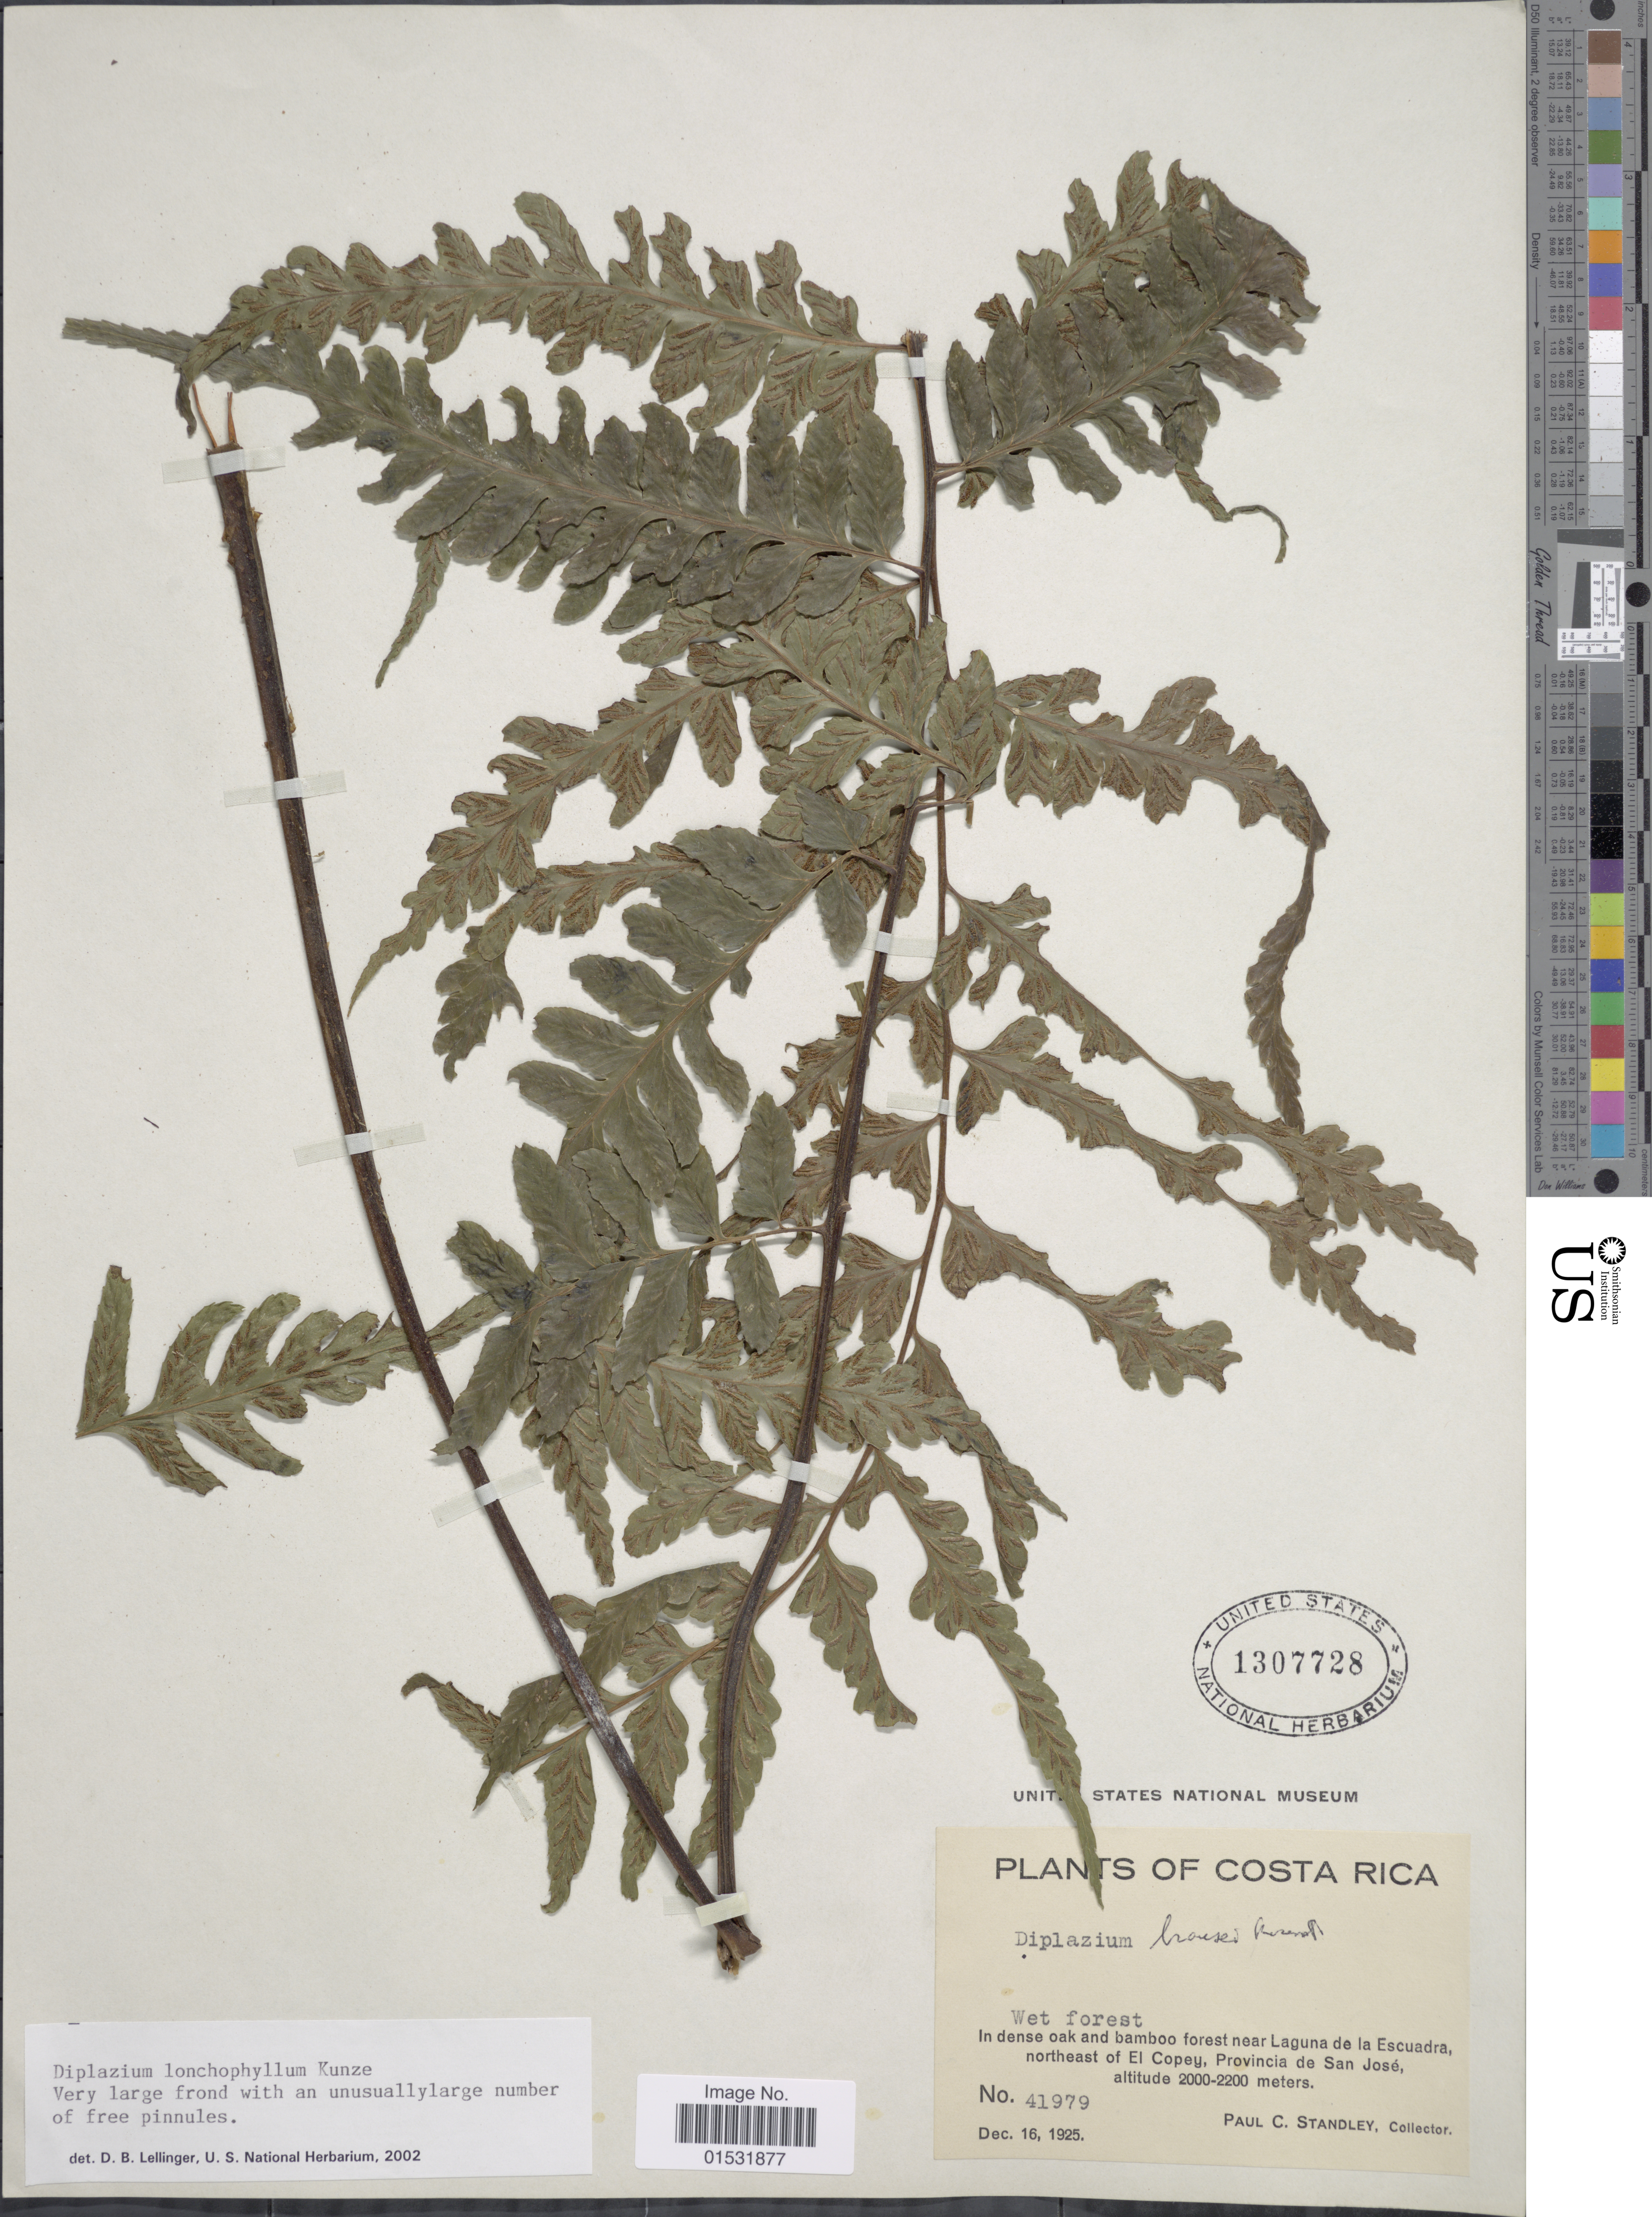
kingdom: Plantae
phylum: Tracheophyta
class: Polypodiopsida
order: Polypodiales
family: Athyriaceae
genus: Diplazium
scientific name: Diplazium lonchophyllum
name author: Kunze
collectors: P. C. Standley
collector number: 41979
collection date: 1925-12-16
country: Costa Rica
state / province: San José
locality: Near Laguna de la Escuadra, northeast of El Copey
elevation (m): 2000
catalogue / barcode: US 1307728